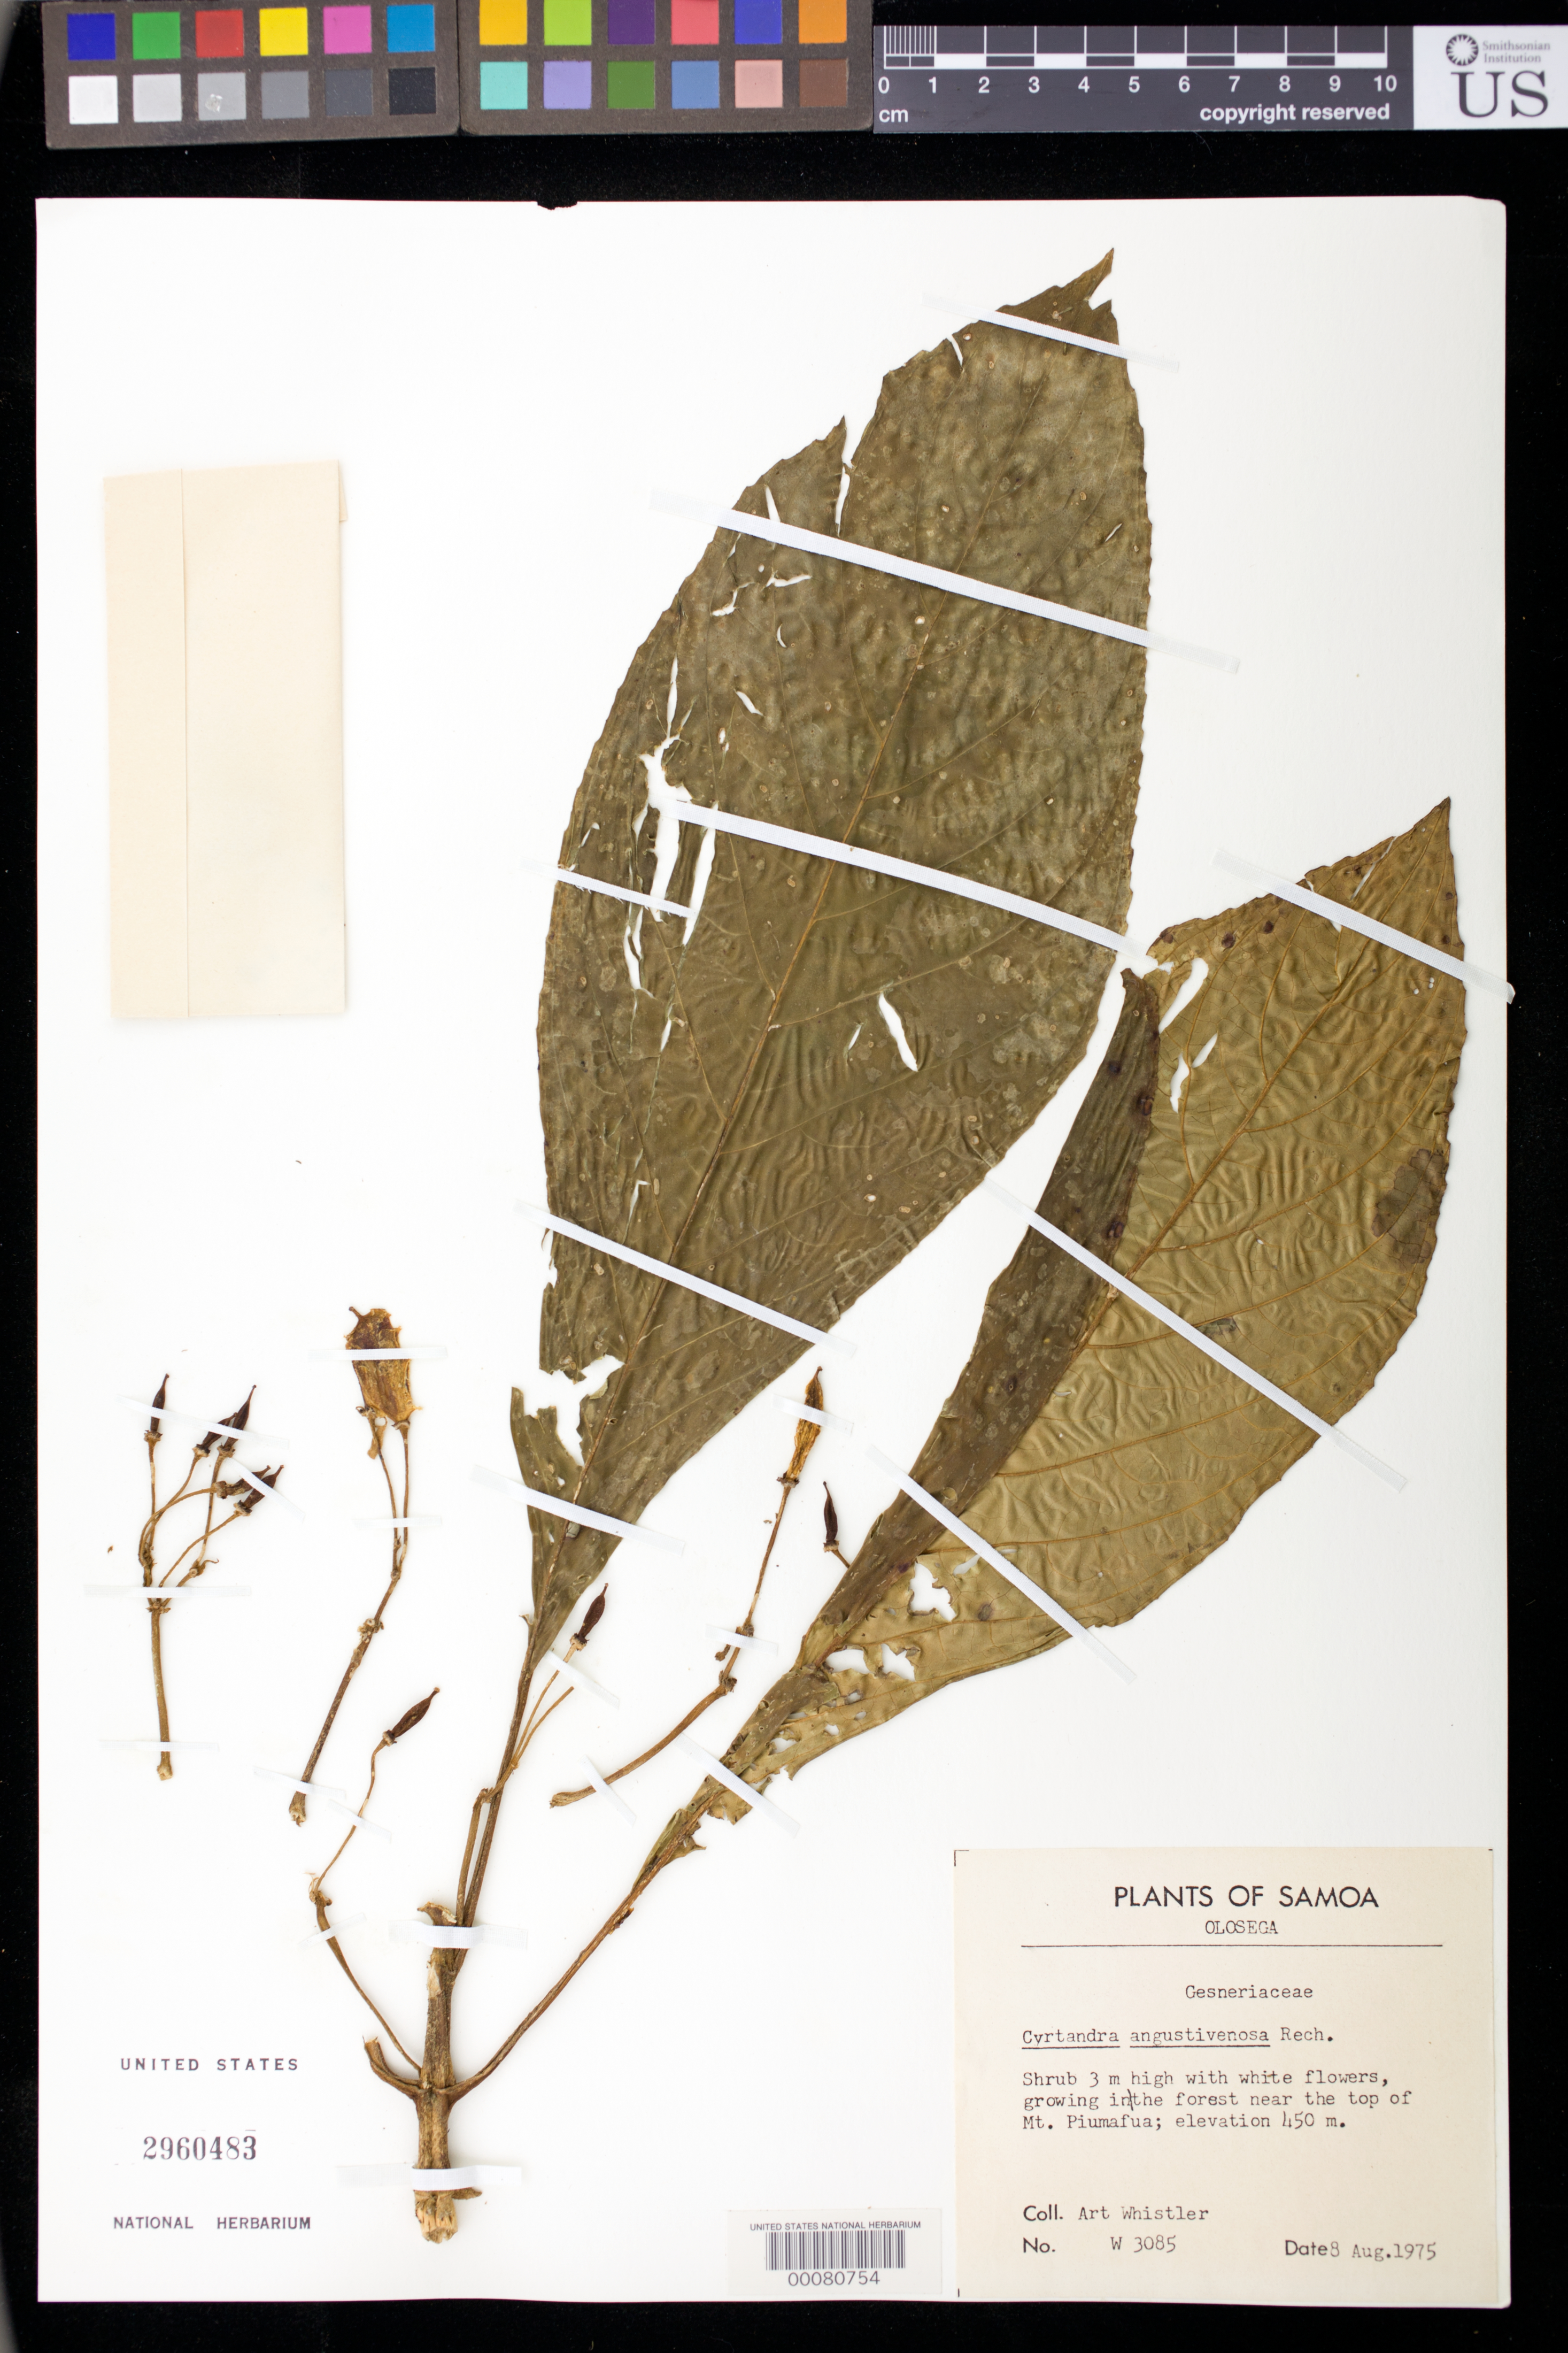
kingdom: Plantae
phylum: Tracheophyta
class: Magnoliopsida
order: Lamiales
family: Gesneriaceae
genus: Cyrtandra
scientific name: Cyrtandra angustivenosa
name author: Rech.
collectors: A. Whistler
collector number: W 3085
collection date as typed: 08 Aug 1975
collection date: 1975-08-08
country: American Samoa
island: Olosega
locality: Manua Is., Olosega I., near the top of Mt. Piumafua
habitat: Growing in the forest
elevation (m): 450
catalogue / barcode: US 2960483